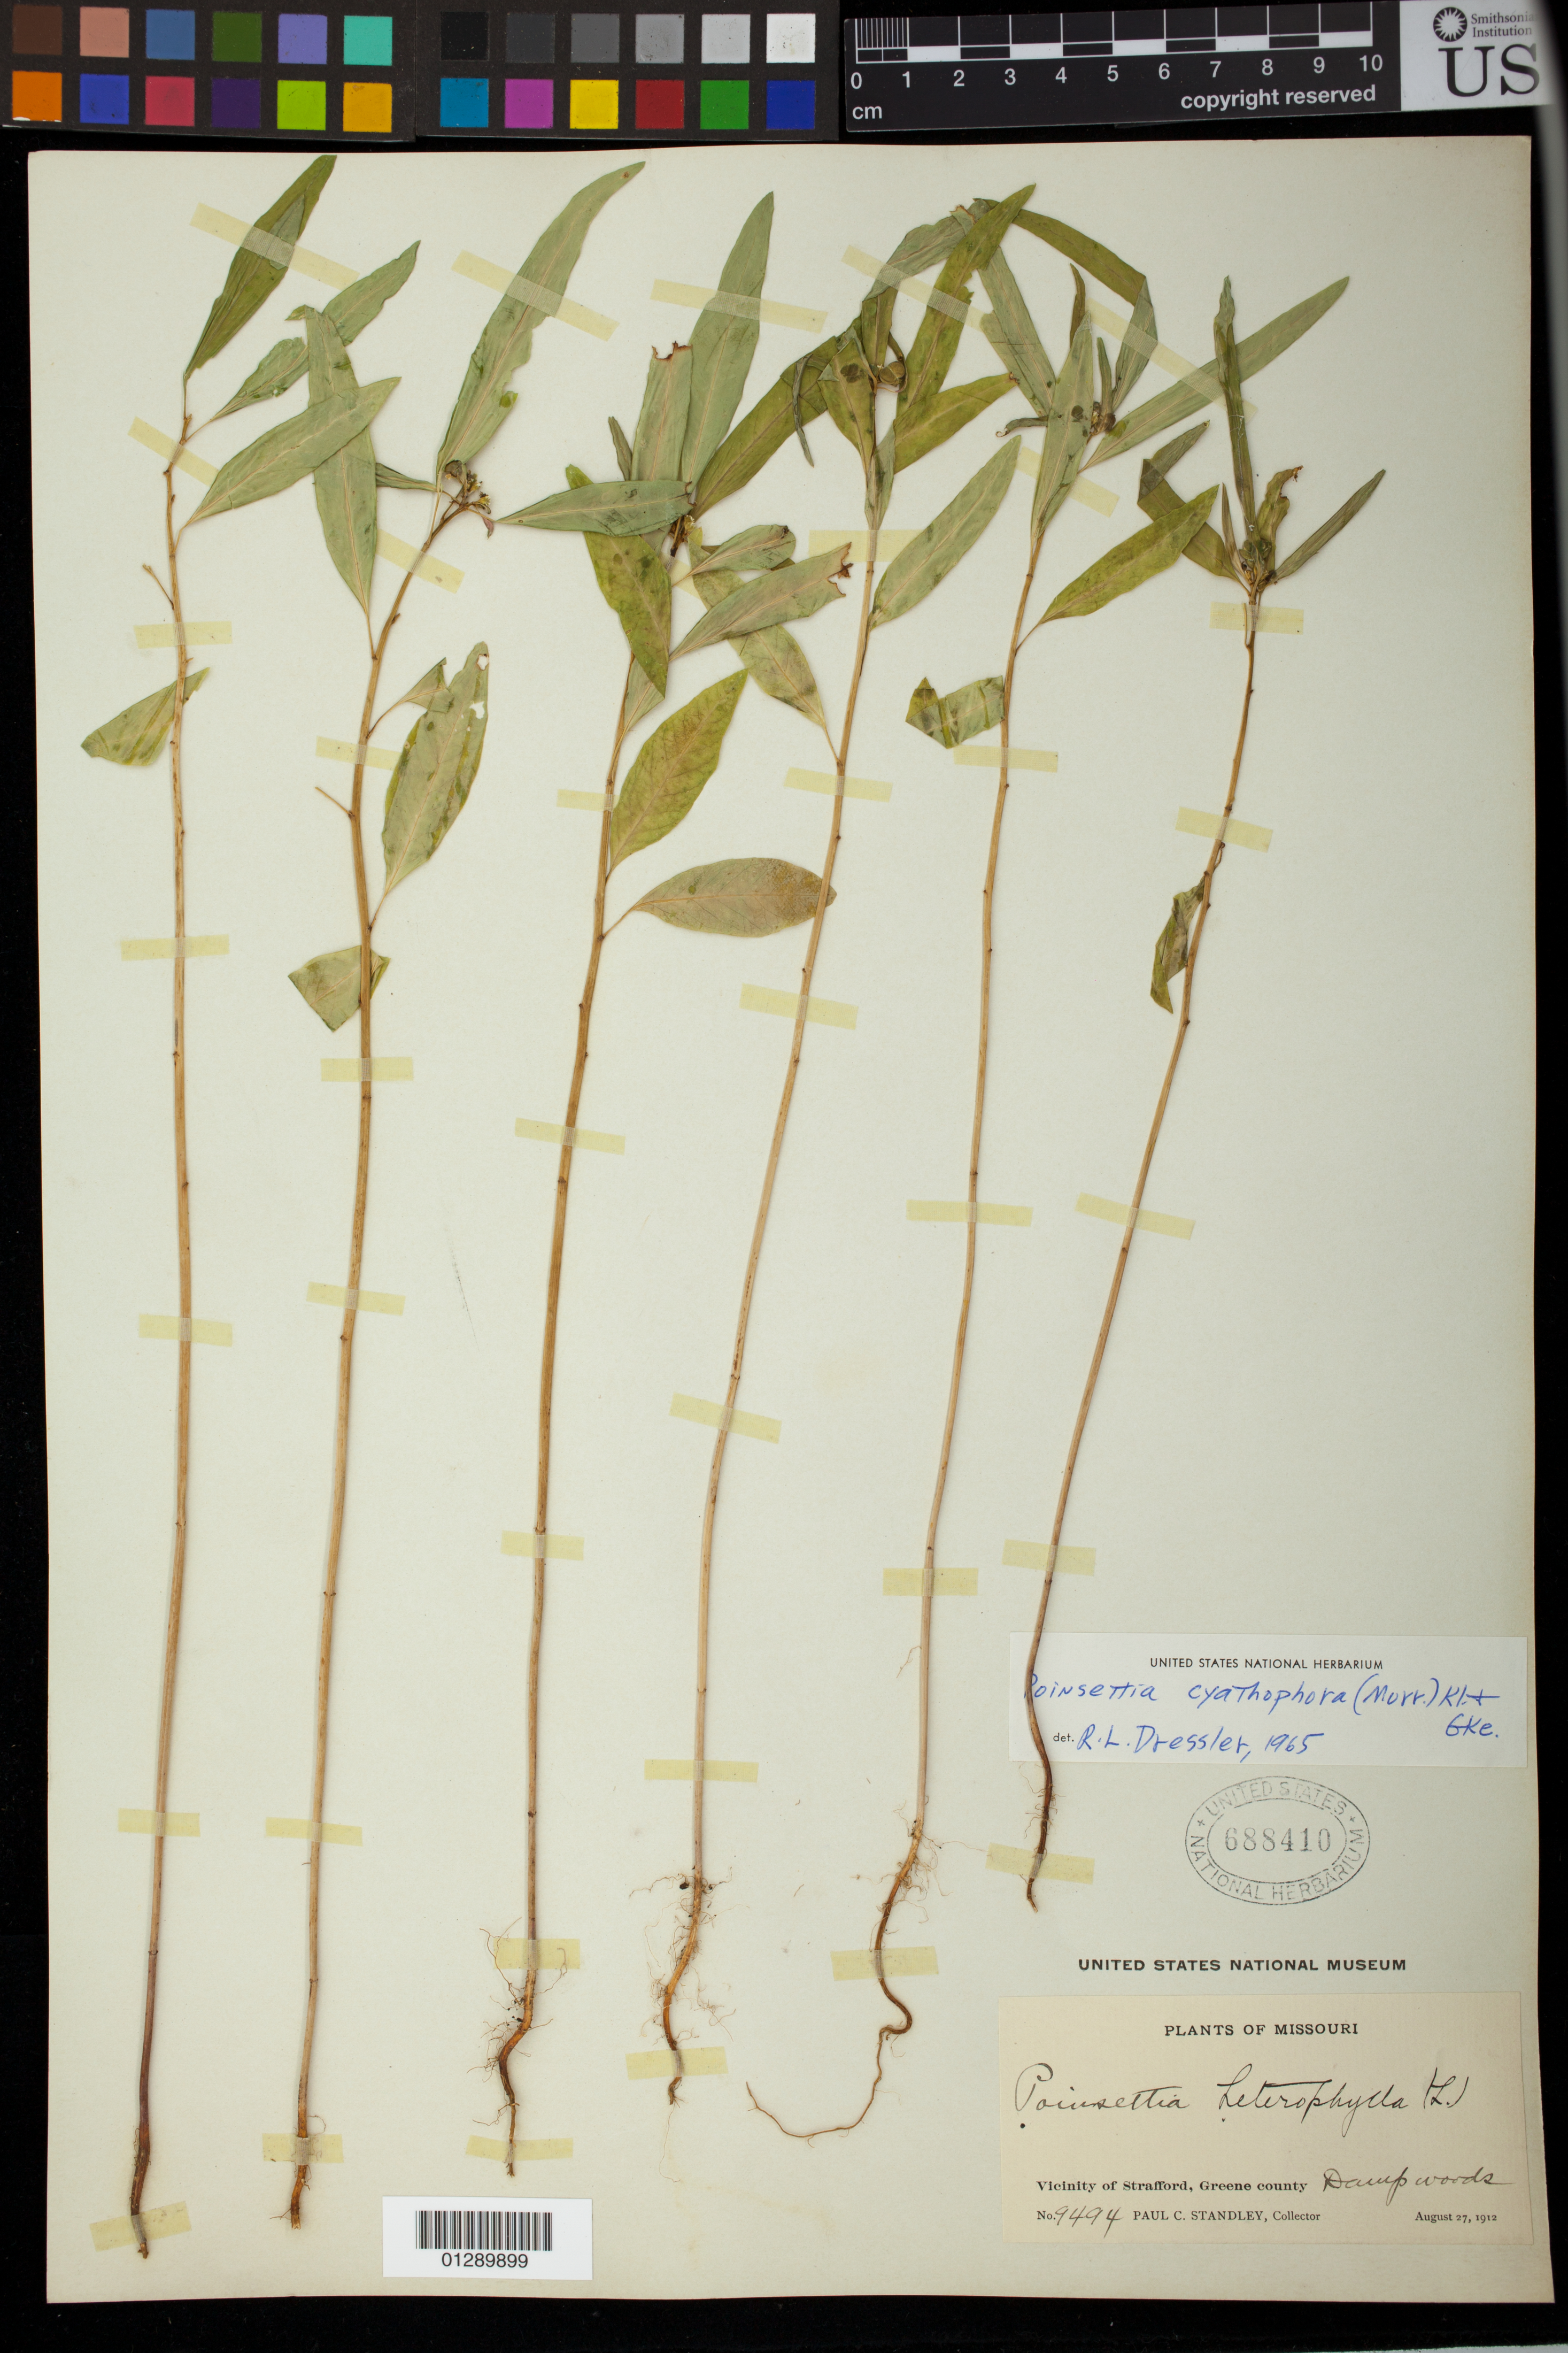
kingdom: Plantae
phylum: Tracheophyta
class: Magnoliopsida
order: Malpighiales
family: Euphorbiaceae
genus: Euphorbia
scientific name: Euphorbia heterophylla var. cyathophora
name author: (Murr.) Griseb.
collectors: P. C. Standley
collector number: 9494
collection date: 1912-08-27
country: United States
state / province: Missouri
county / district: Greene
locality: vicinity of Strafford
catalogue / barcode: US 688410